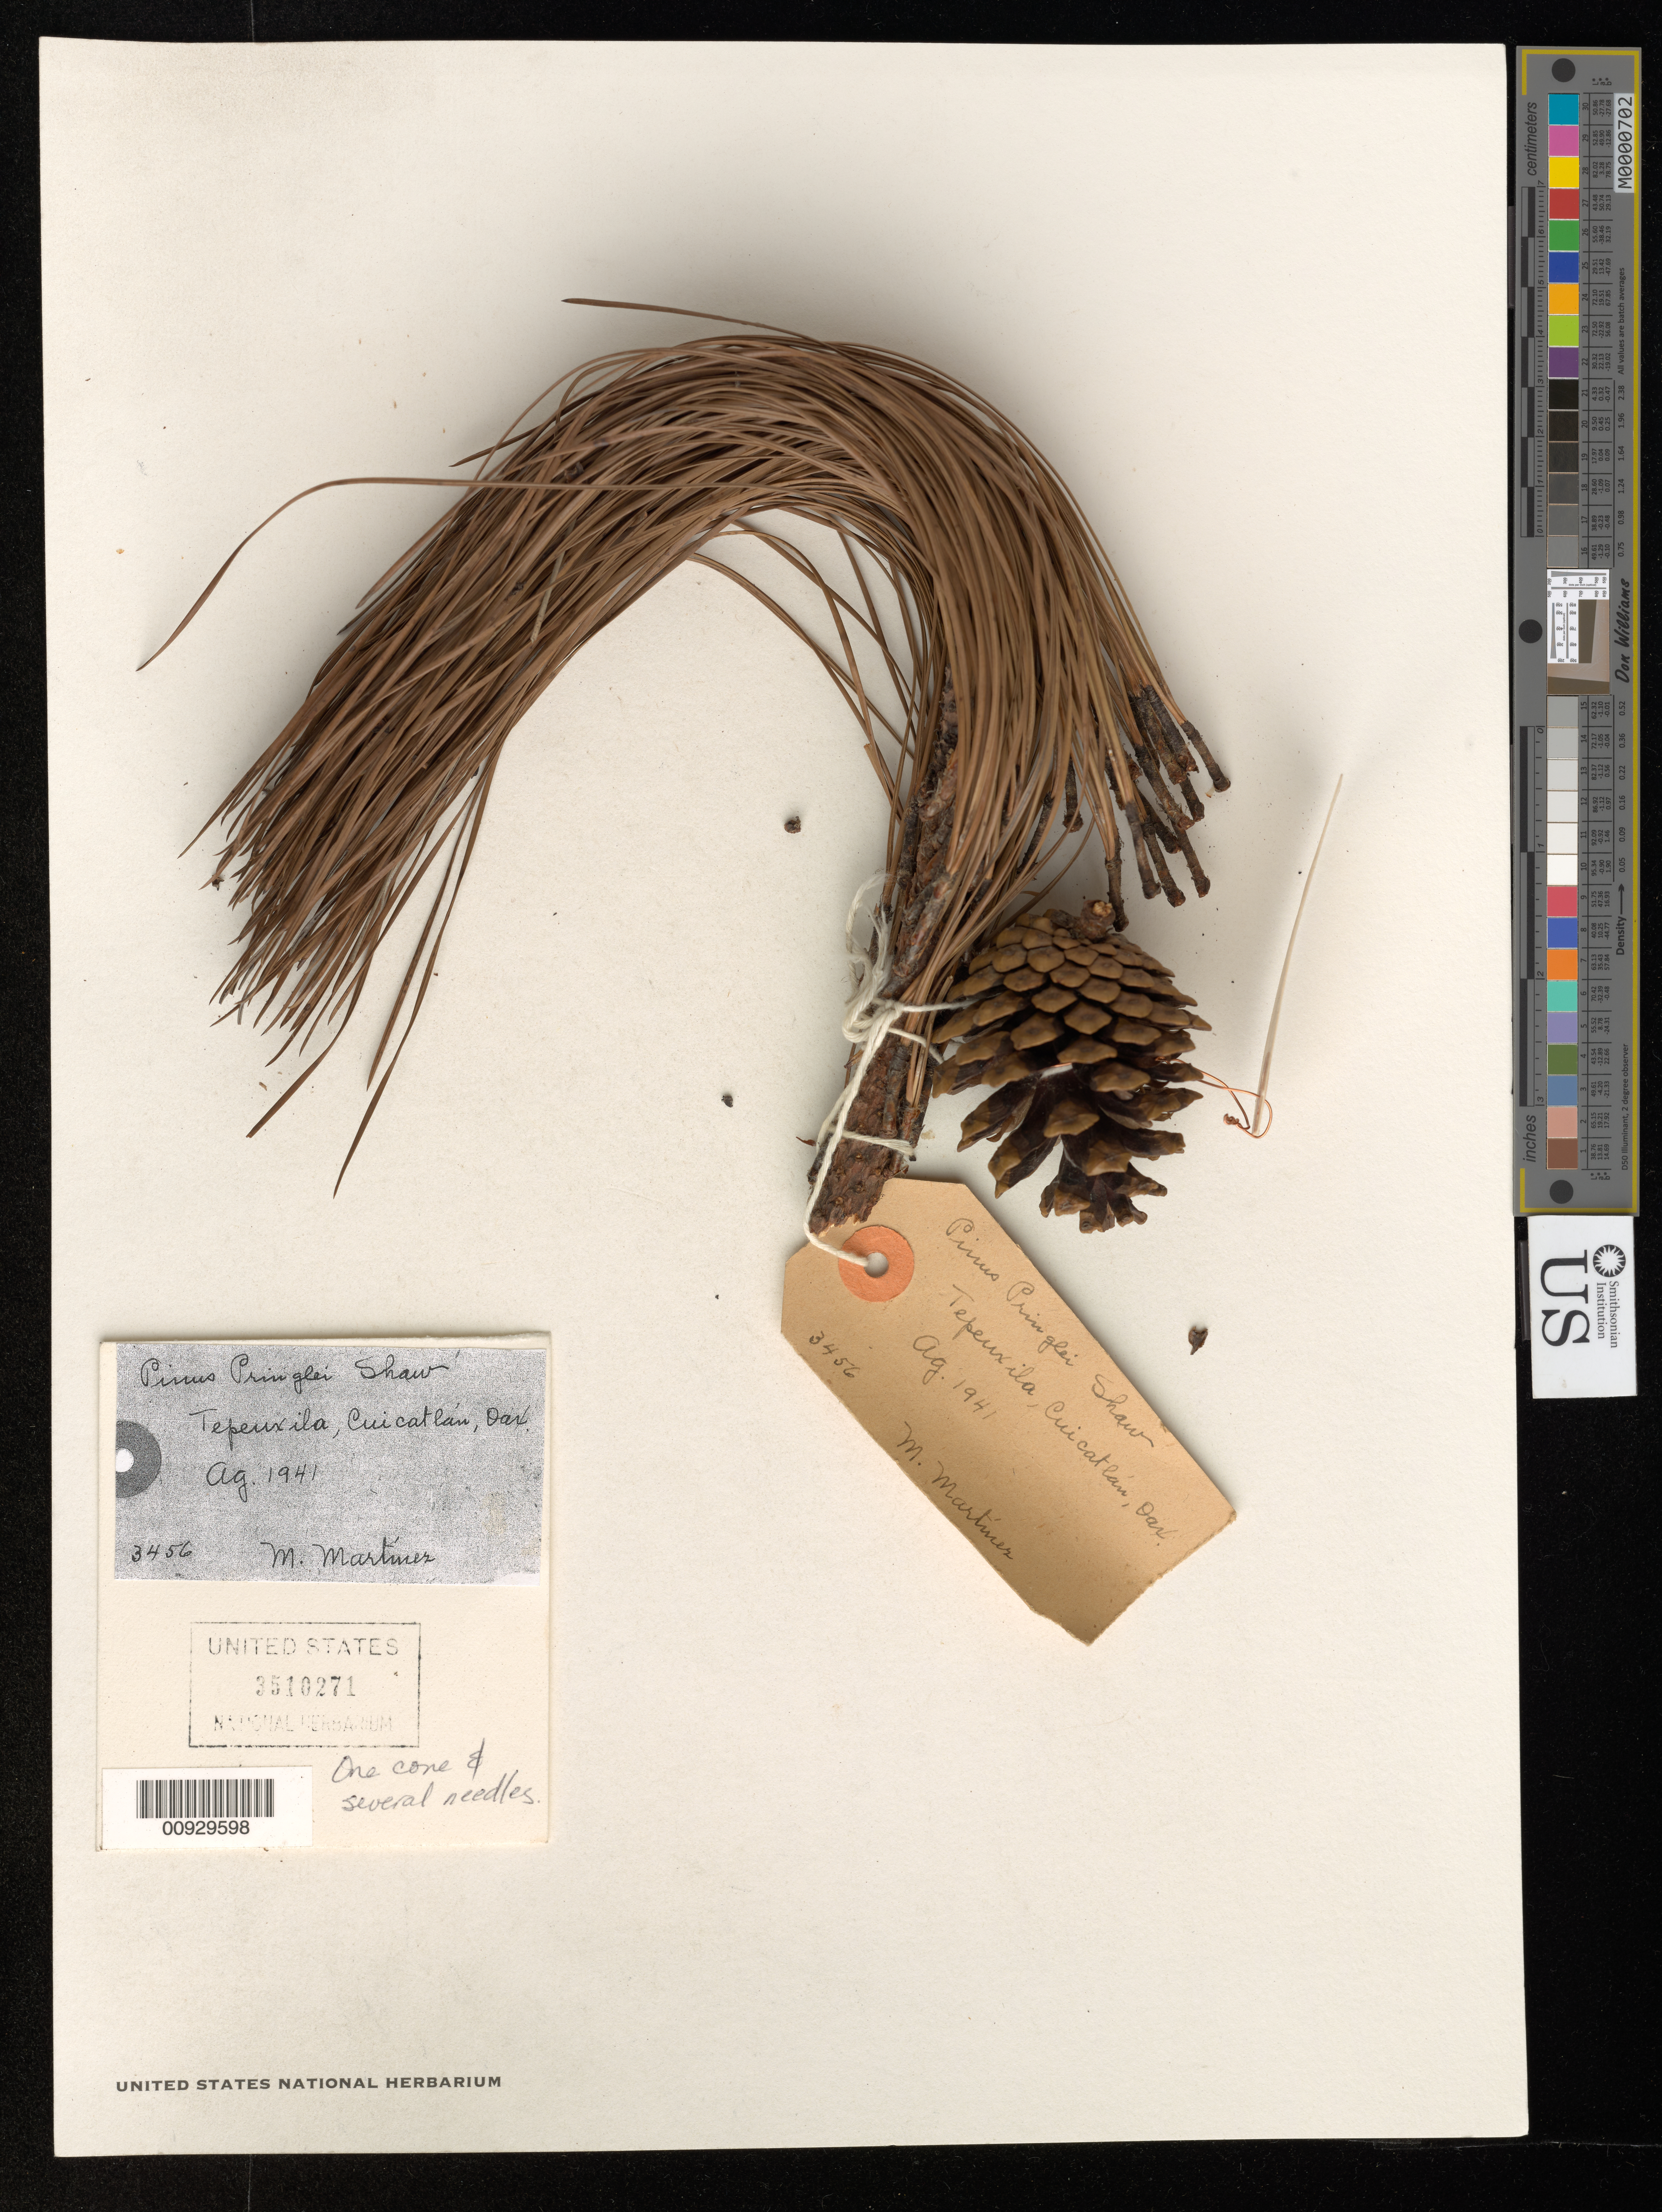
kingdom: Plantae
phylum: Tracheophyta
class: Pinopsida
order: Pinales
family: Pinaceae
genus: Pinus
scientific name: Pinus pringlei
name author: Shaw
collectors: M. Martinez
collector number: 3456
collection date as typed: Aug 1941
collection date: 1941-08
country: Mexico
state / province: Oaxaca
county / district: Cuicatlán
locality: Tepeuxila.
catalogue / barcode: US 3510271